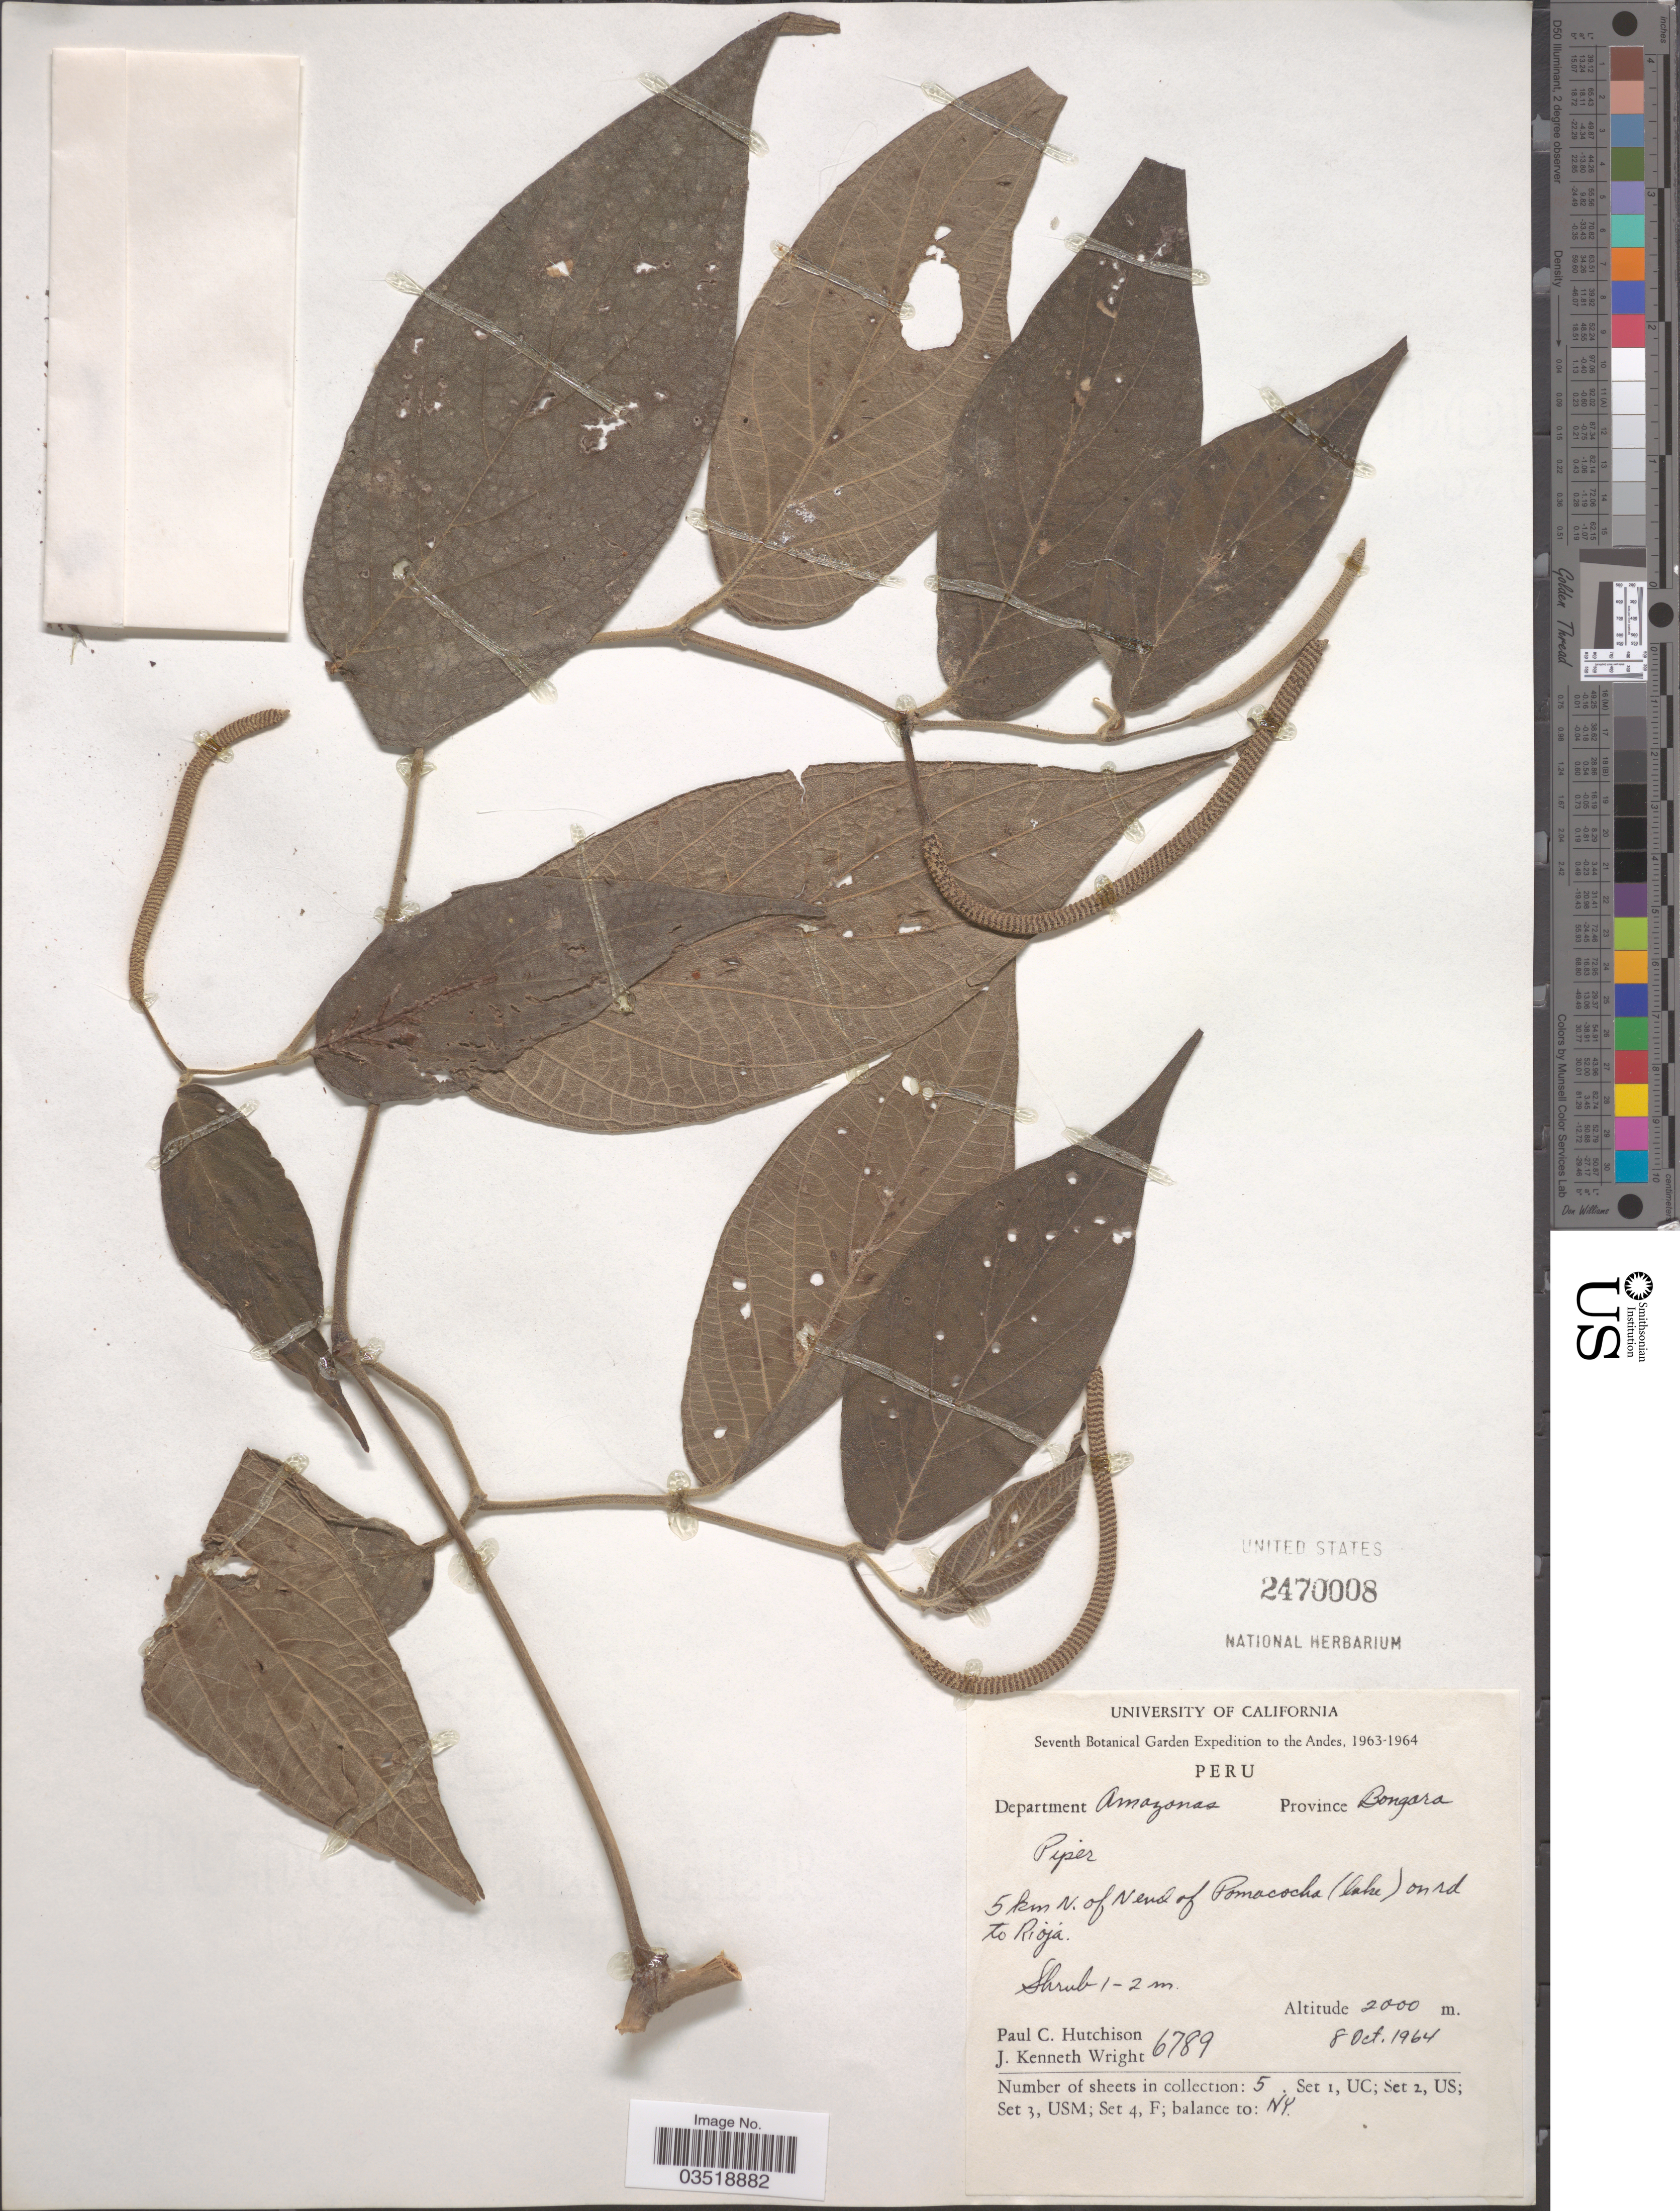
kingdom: Plantae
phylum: Tracheophyta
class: Magnoliopsida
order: Piperales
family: Piperaceae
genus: Piper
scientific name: Piper sp.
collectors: P. C. Hutchison & J. K. Wright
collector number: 6789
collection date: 1964-10-08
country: Peru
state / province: Amazonas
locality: The Andes. Department Amazonas. Province Bongara. 5 km N. of N end of Pomacocha (lake) on rd to Riojá.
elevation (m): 2000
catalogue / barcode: US 2470008